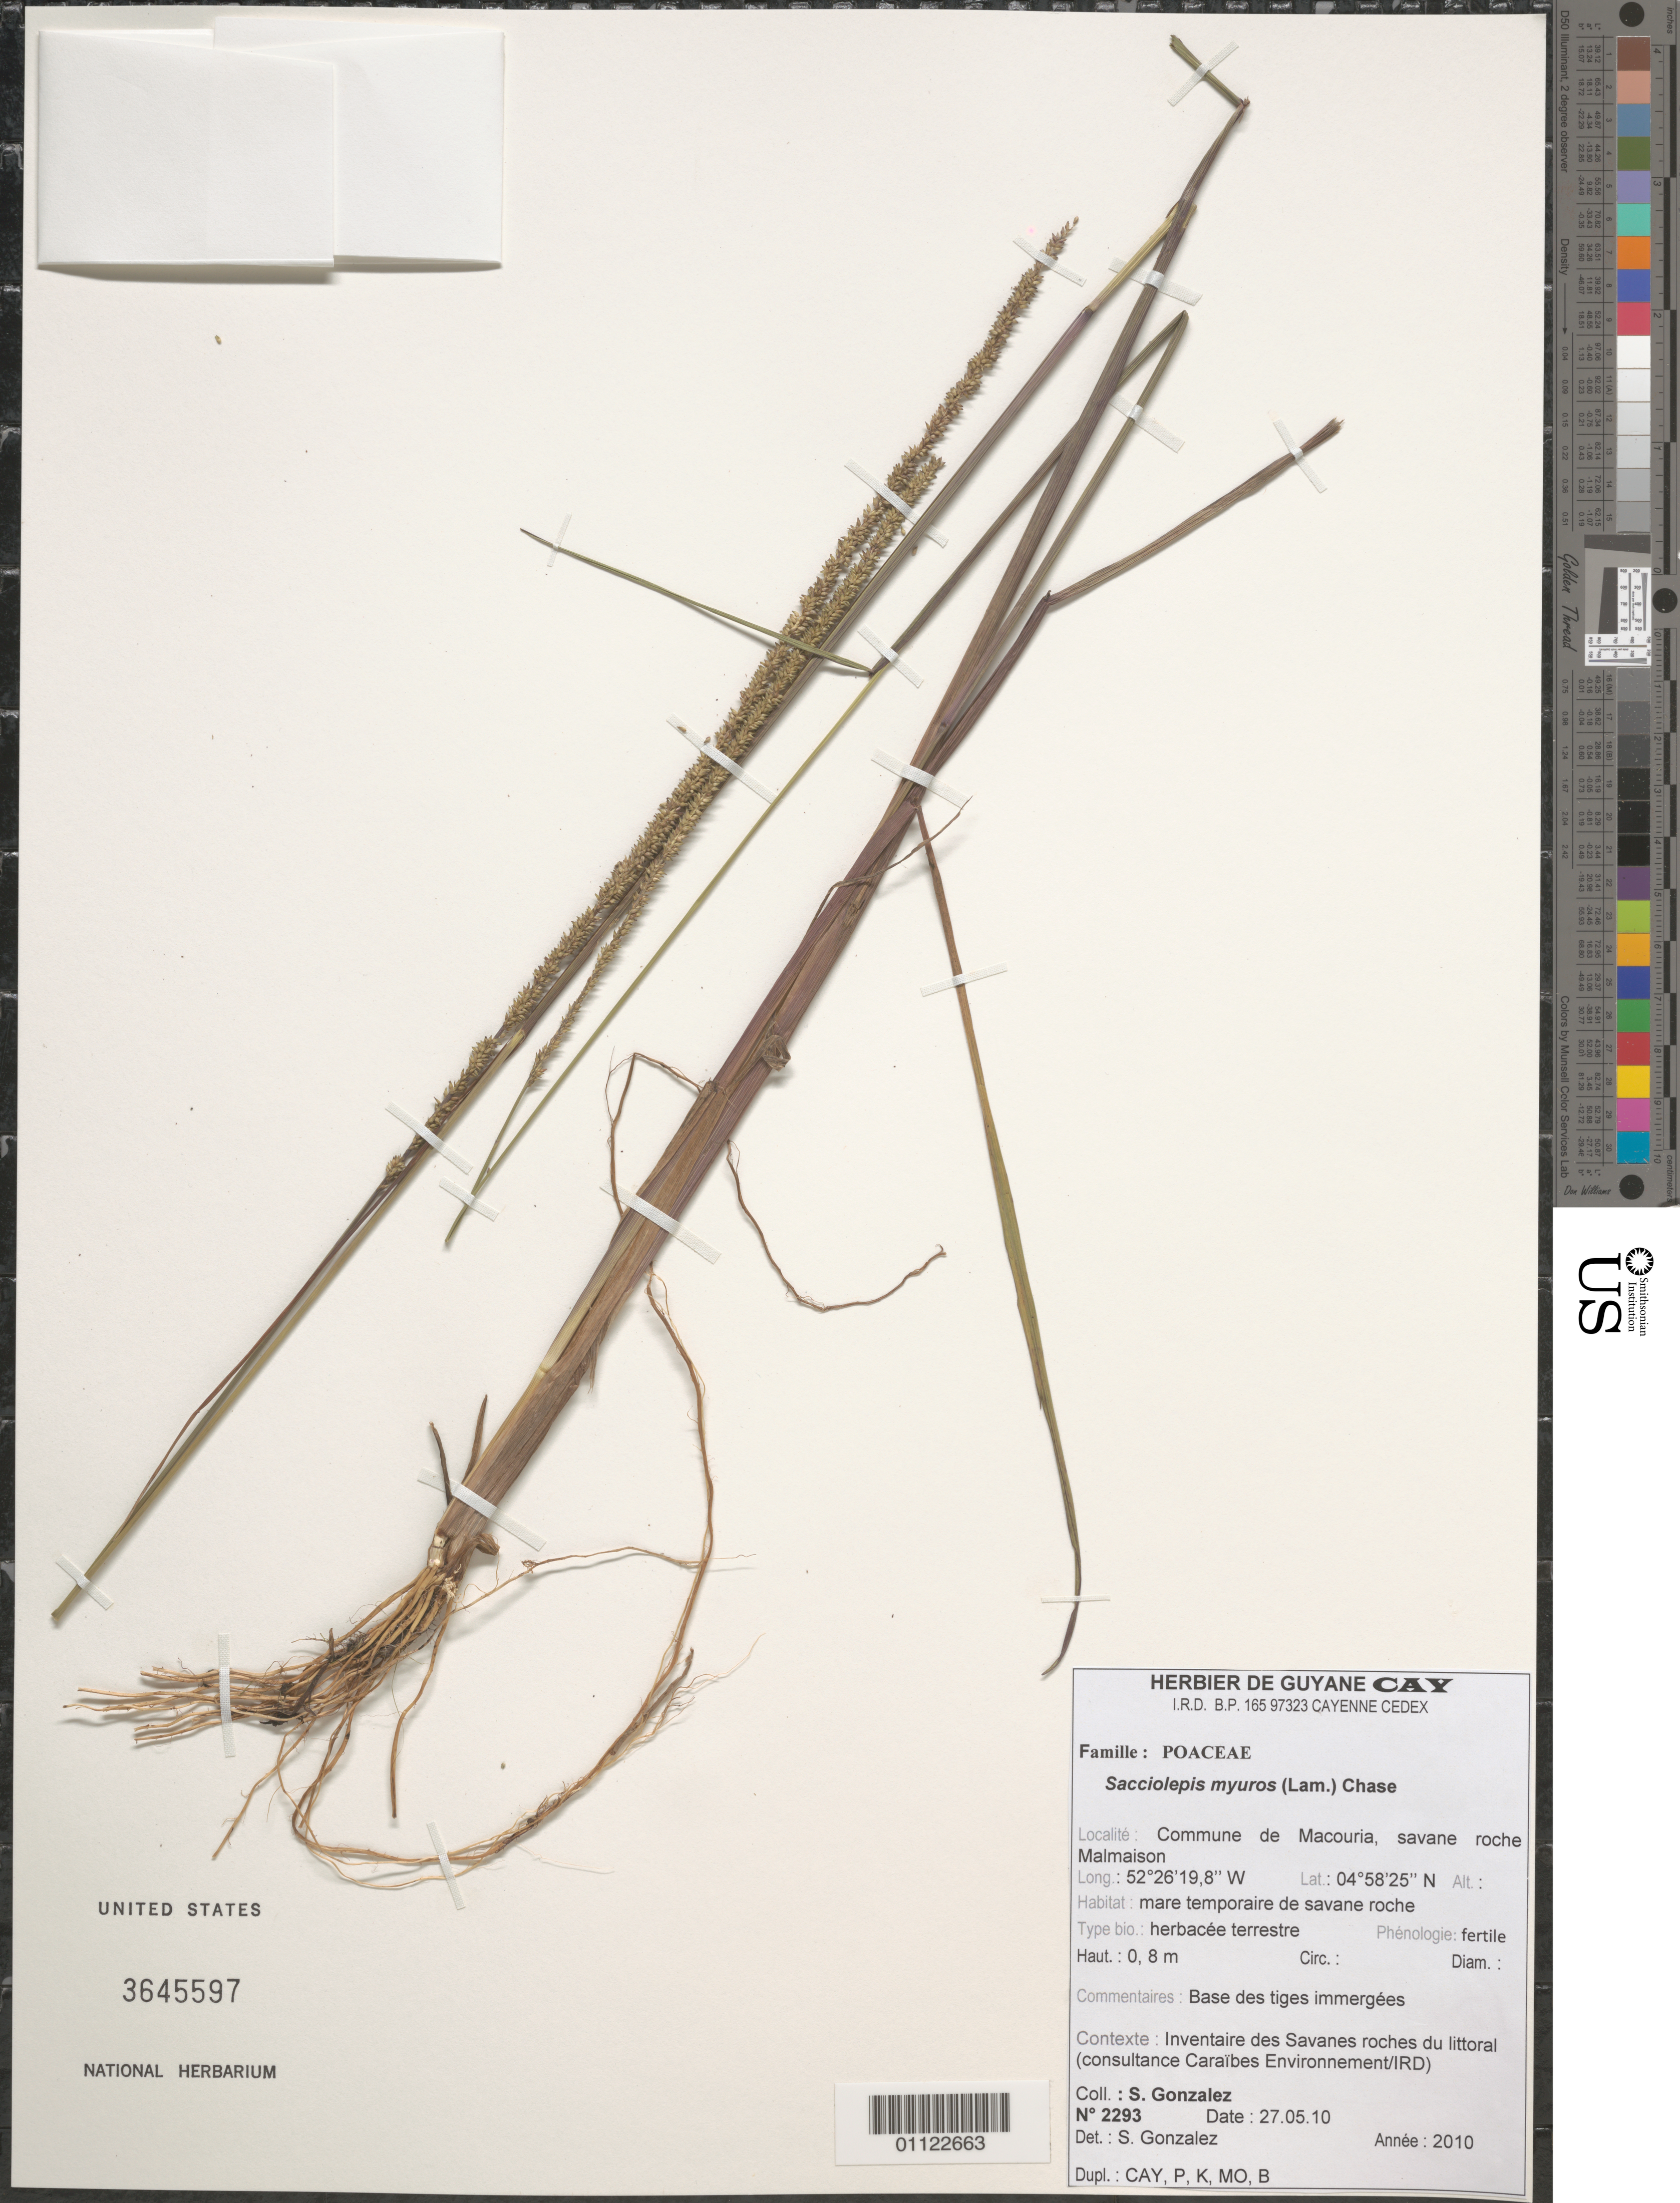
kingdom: Plantae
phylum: Tracheophyta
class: Liliopsida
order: Poales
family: Poaceae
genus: Sacciolepis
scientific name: Sacciolepis myuros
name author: (Lam.) Chase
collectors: S. Gonzalez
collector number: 2293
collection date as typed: Transcribed d/m/y: 27/5/10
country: French Guiana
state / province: Cayenne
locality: Commune de Macouria, savana roch Malmaison. Mare temporaire de savana roche. Base des tiges immergées. Inventaire des Savanes roches du littoral (consultance Caraïbes Environnement/IRD).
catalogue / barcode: US 3645597